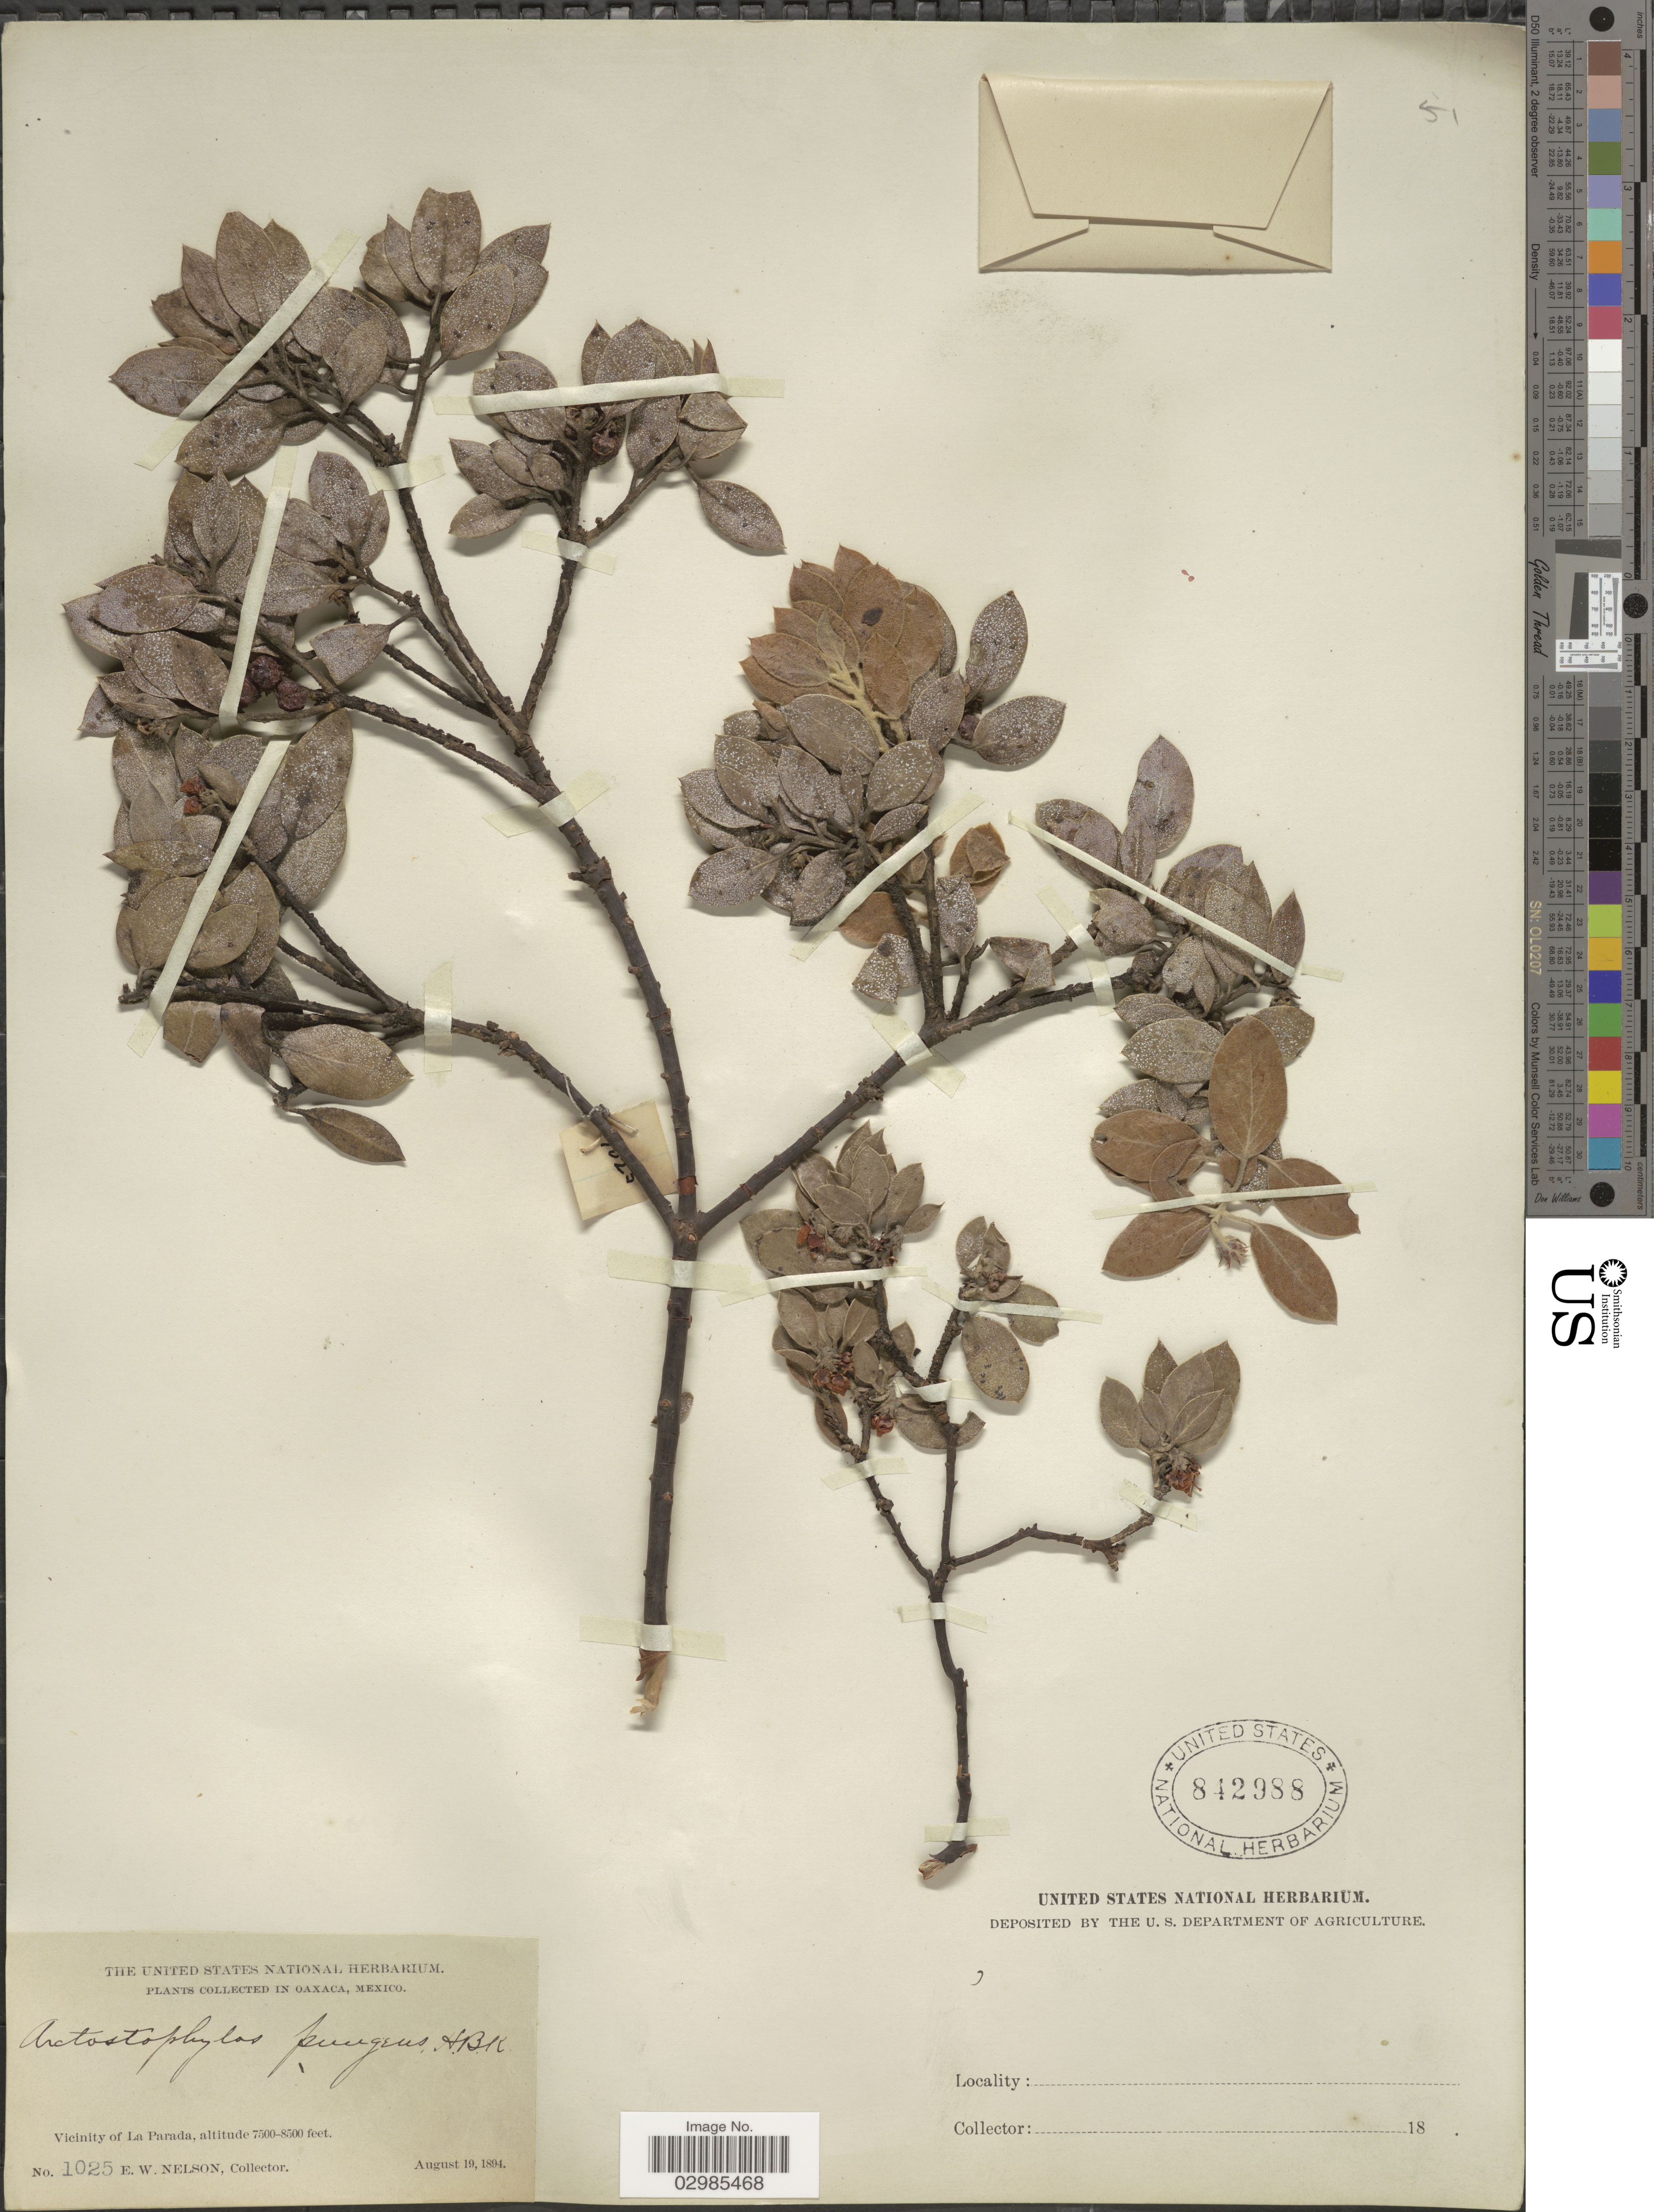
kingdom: Plantae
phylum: Tracheophyta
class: Magnoliopsida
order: Ericales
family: Ericaceae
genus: Arctostaphylos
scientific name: Arctostaphylos pungens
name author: Kunth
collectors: E. W. Nelson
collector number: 1025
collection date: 1894-08-19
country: Mexico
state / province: Oaxaca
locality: Vicinity of La Parada.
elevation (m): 2286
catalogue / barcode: US 842988